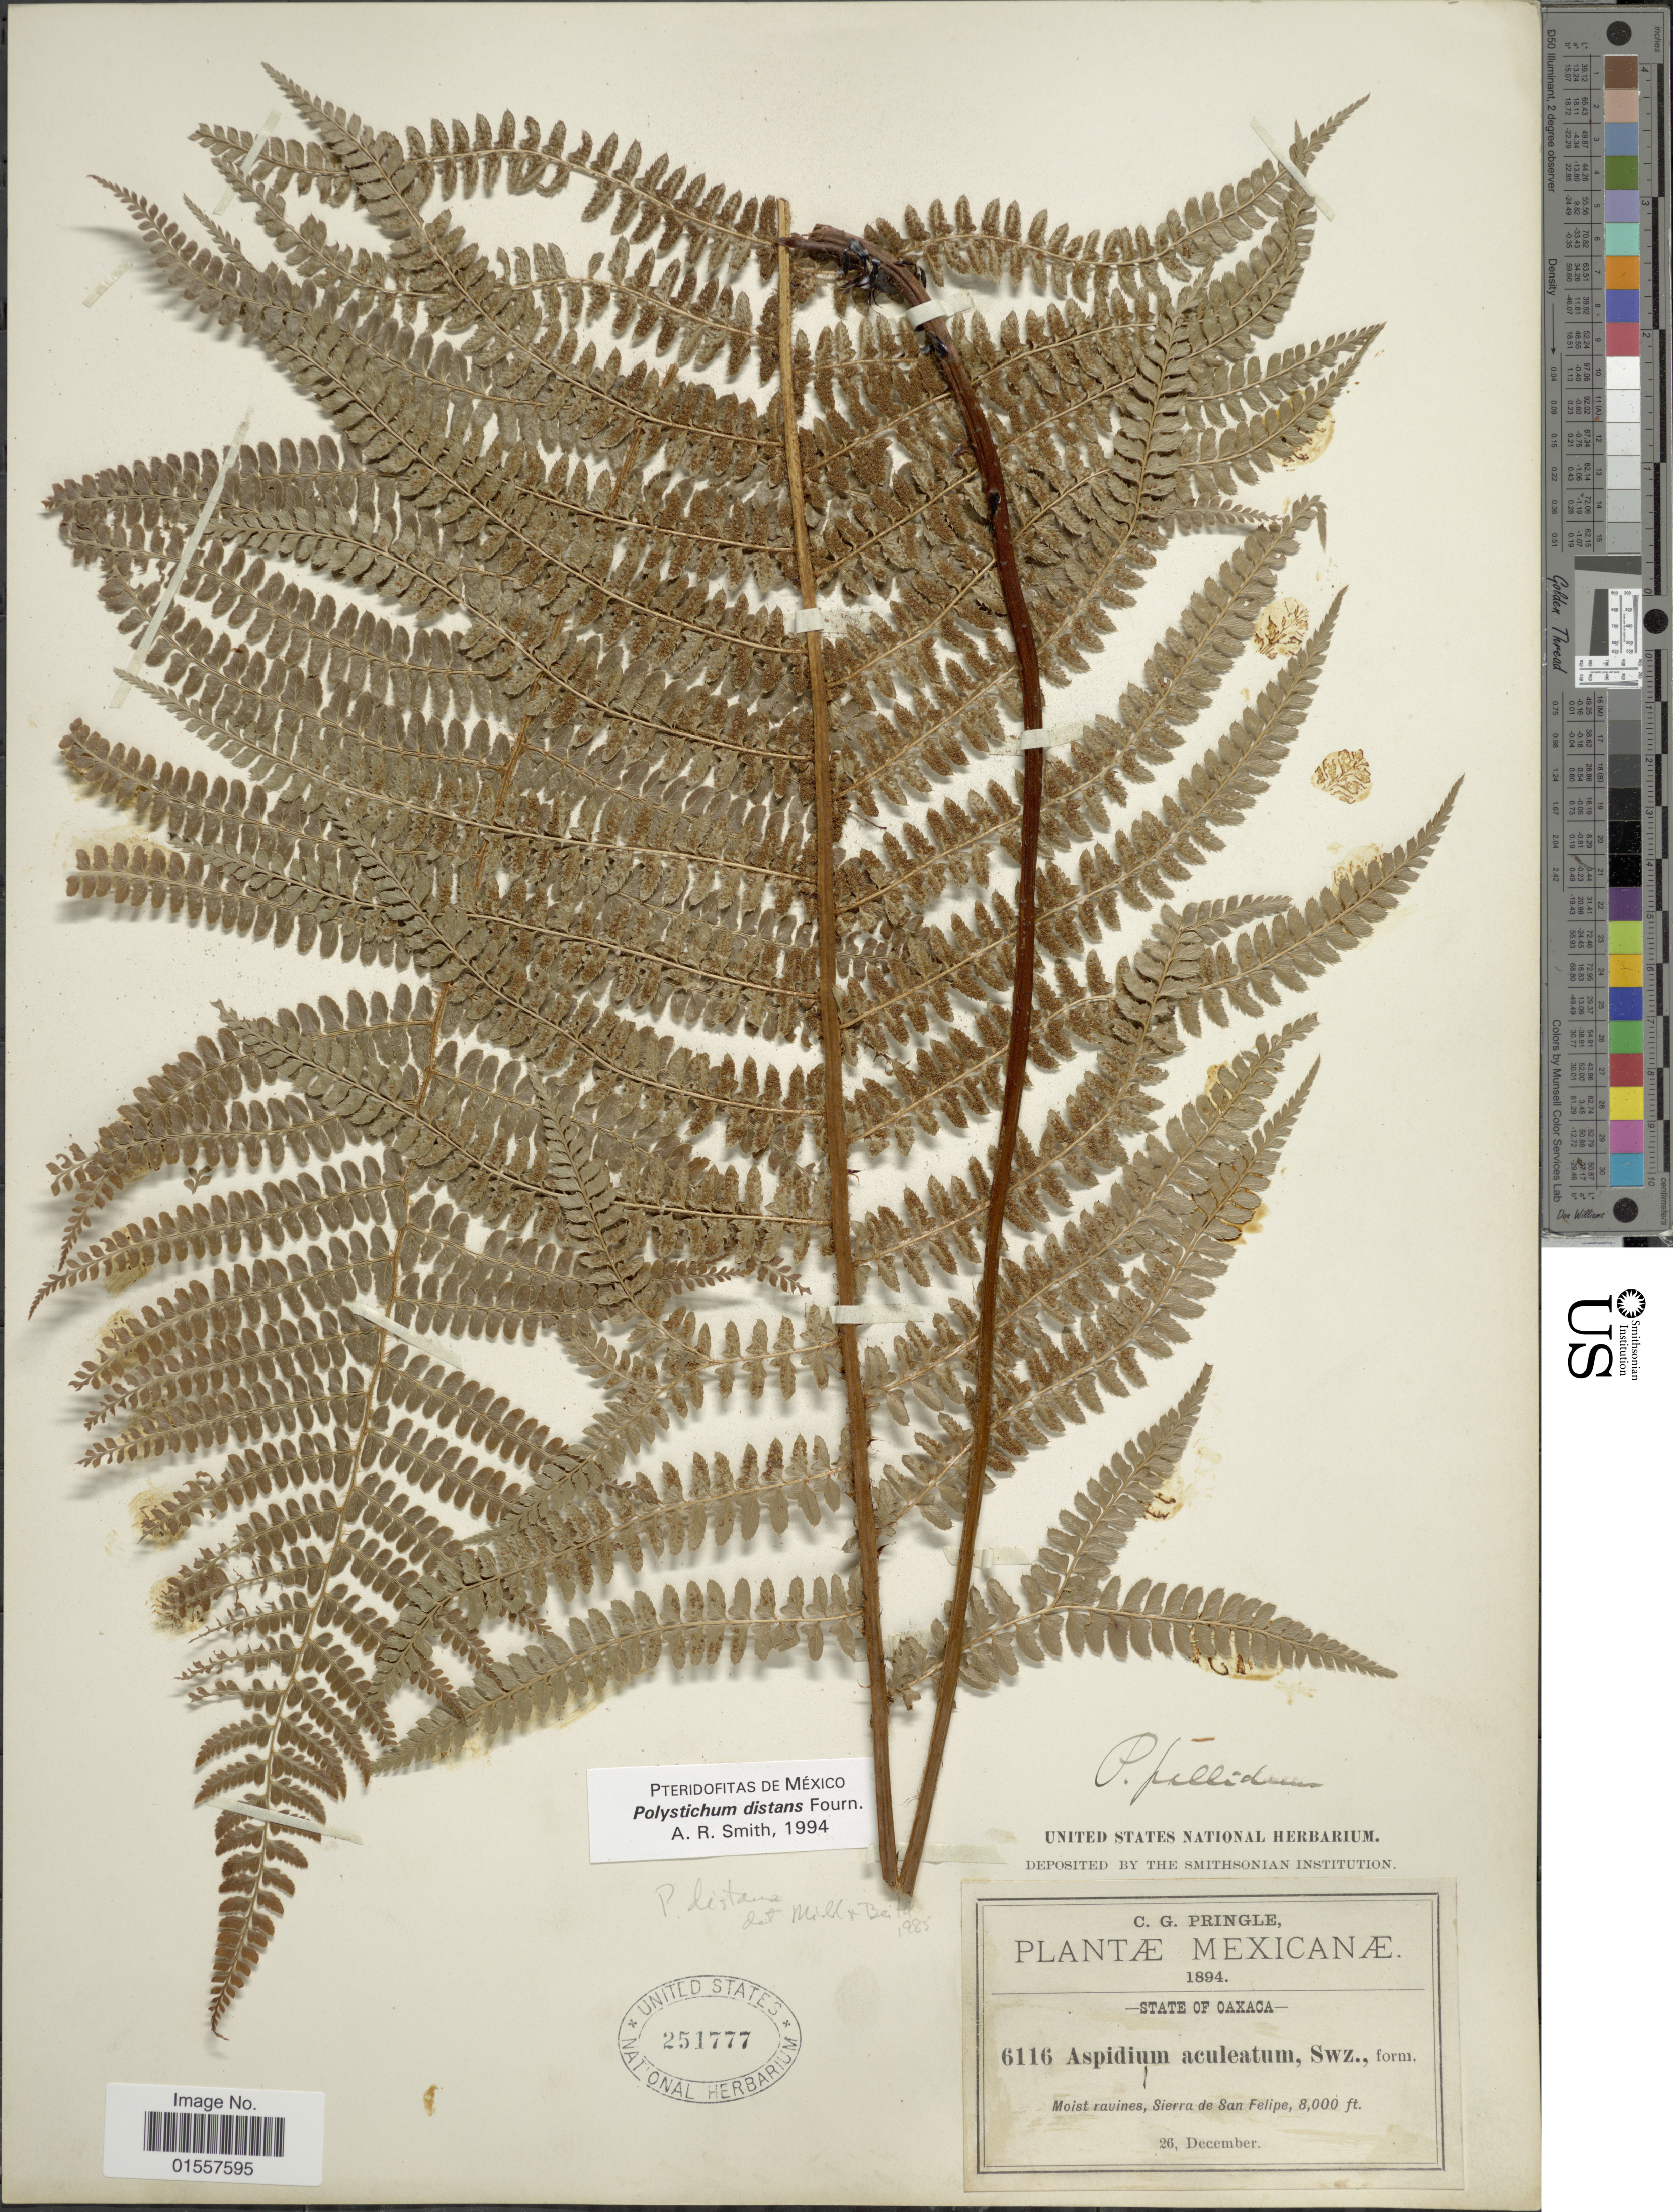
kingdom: Plantae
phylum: Tracheophyta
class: Polypodiopsida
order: Polypodiales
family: Dryopteridaceae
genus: Polystichum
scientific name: Polystichum distans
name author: E. Fourn.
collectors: C. G. Pringle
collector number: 6116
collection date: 1894-12-26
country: Mexico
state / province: Oaxaca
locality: Mexicanae, State of Oaxaca, Sierra de San Felipe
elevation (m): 2438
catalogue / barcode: US 251777